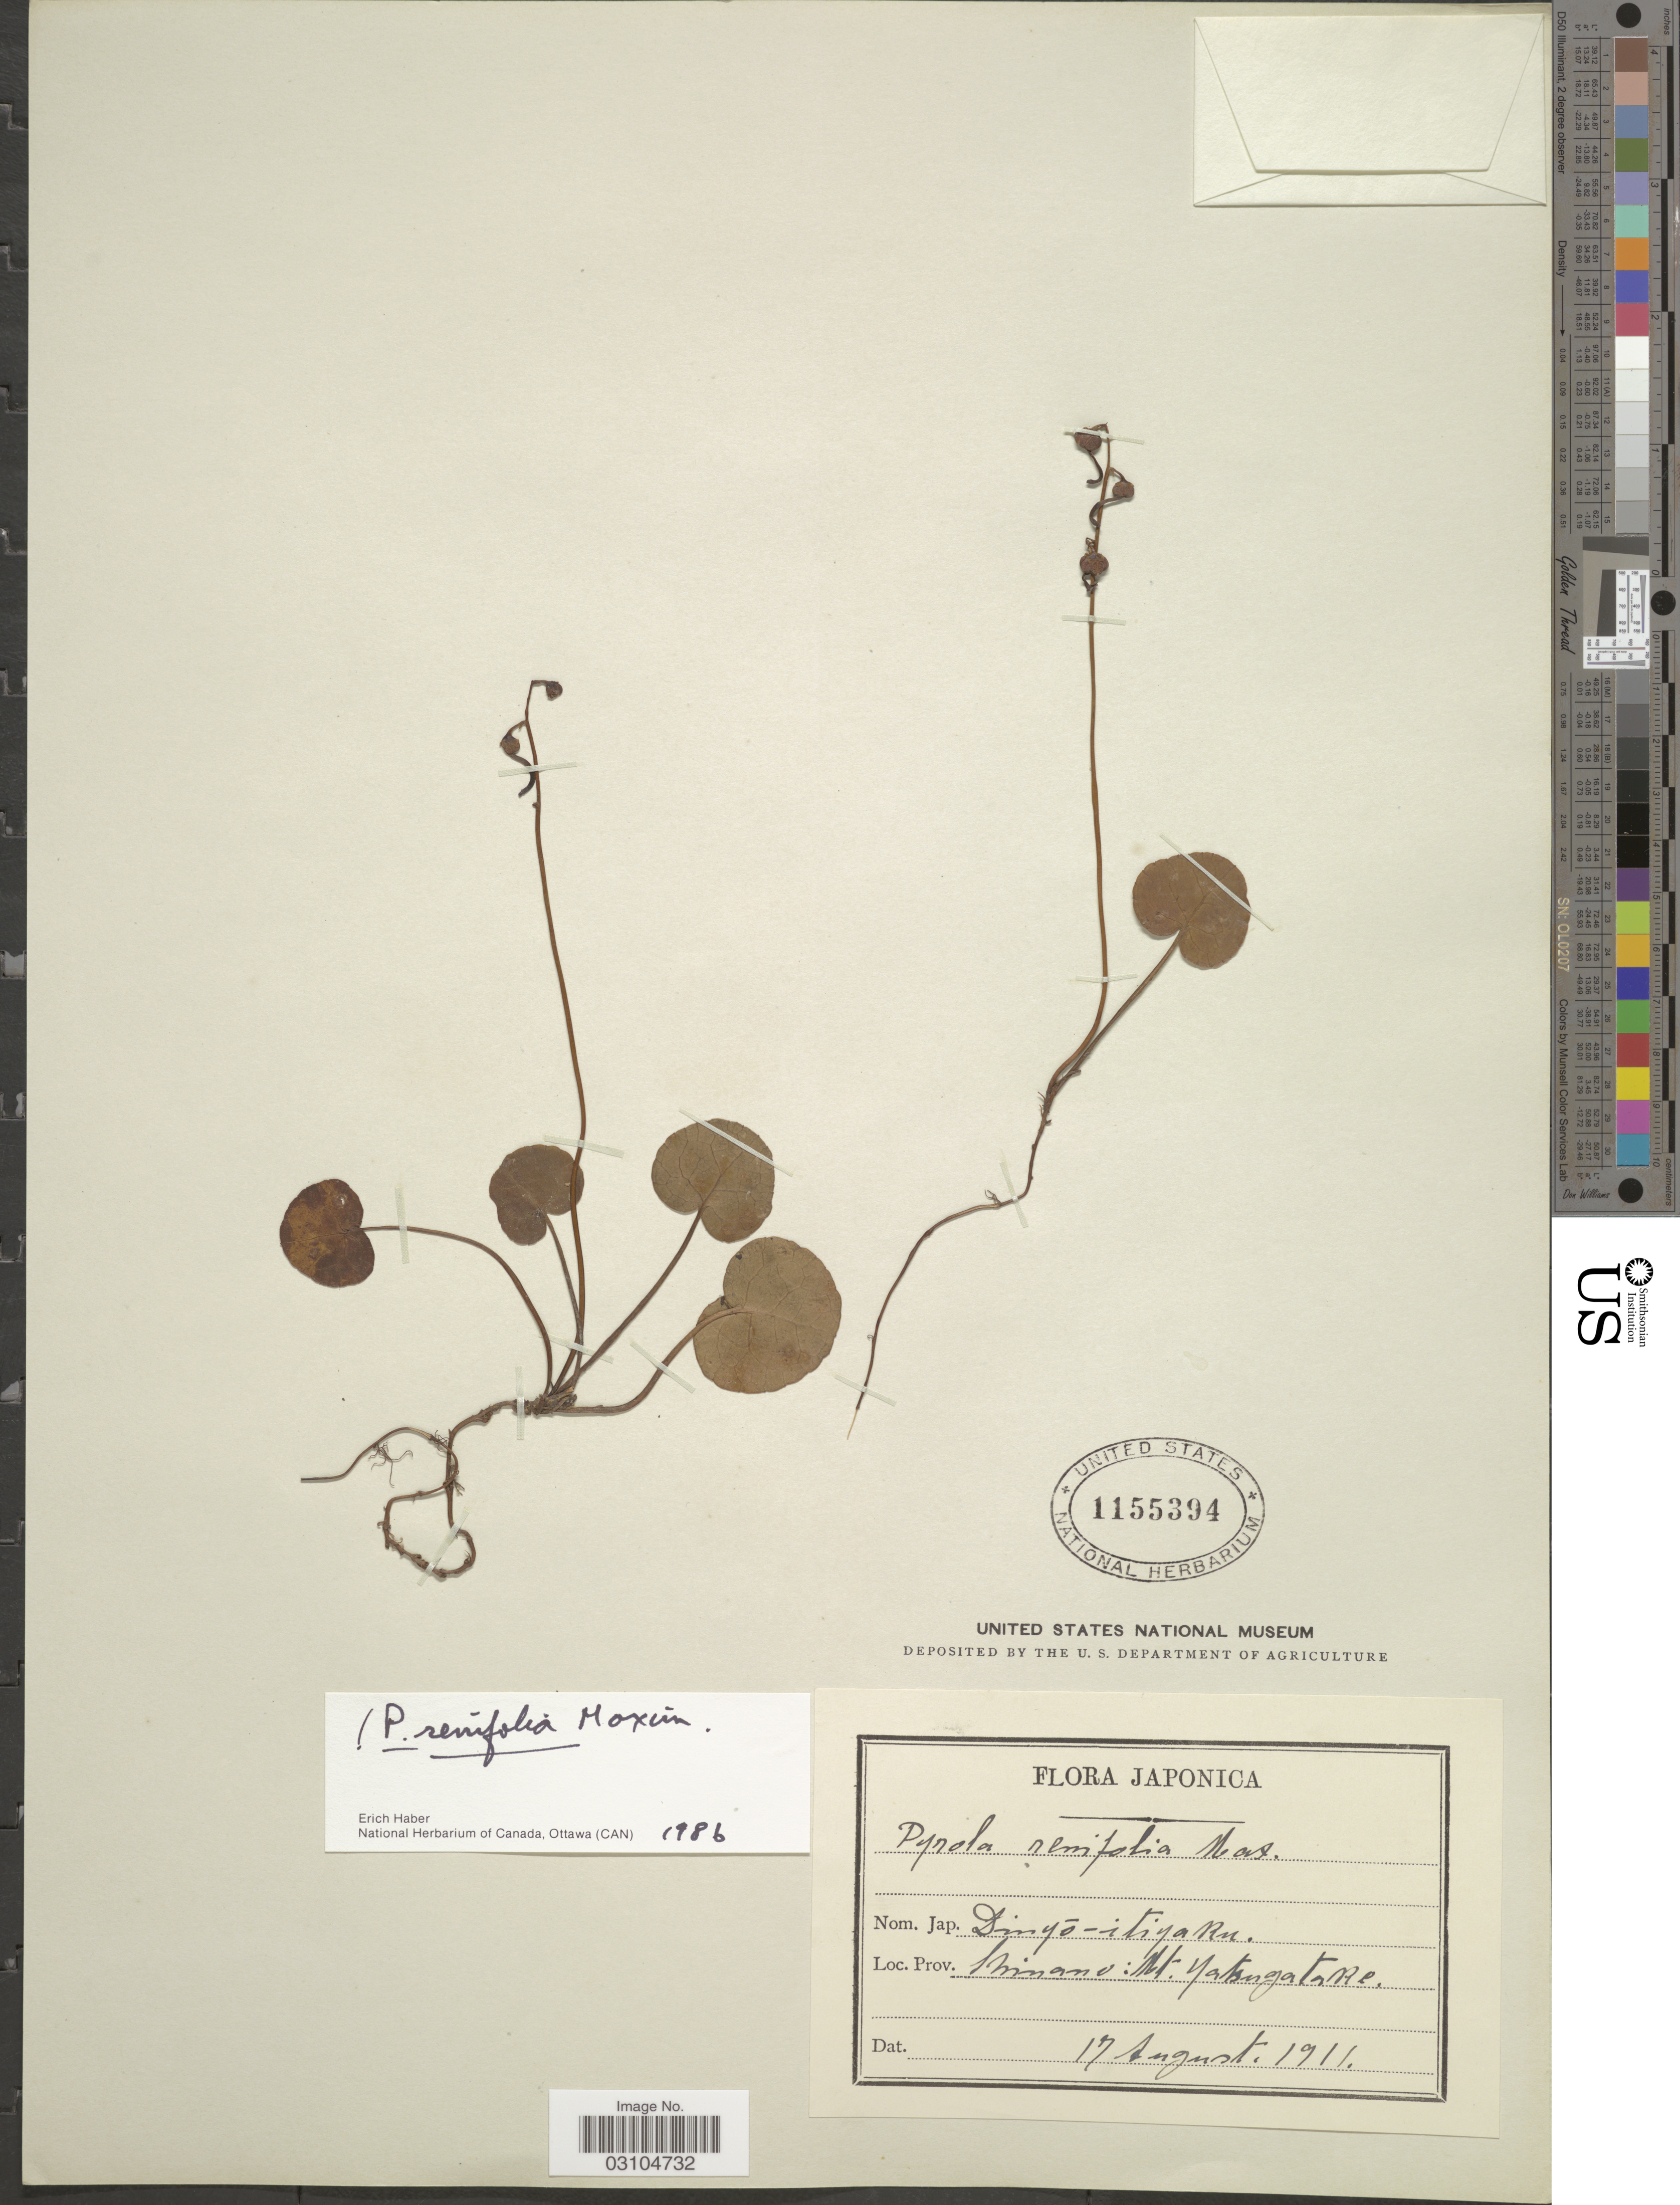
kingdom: Plantae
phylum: Tracheophyta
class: Magnoliopsida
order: Ericales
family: Ericaceae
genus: Pyrola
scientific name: Pyrola renifolia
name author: Maxim.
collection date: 1911-08-17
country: Japan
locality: Prov. Shinano: Mnt. Yatsugatake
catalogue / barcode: US 1155394